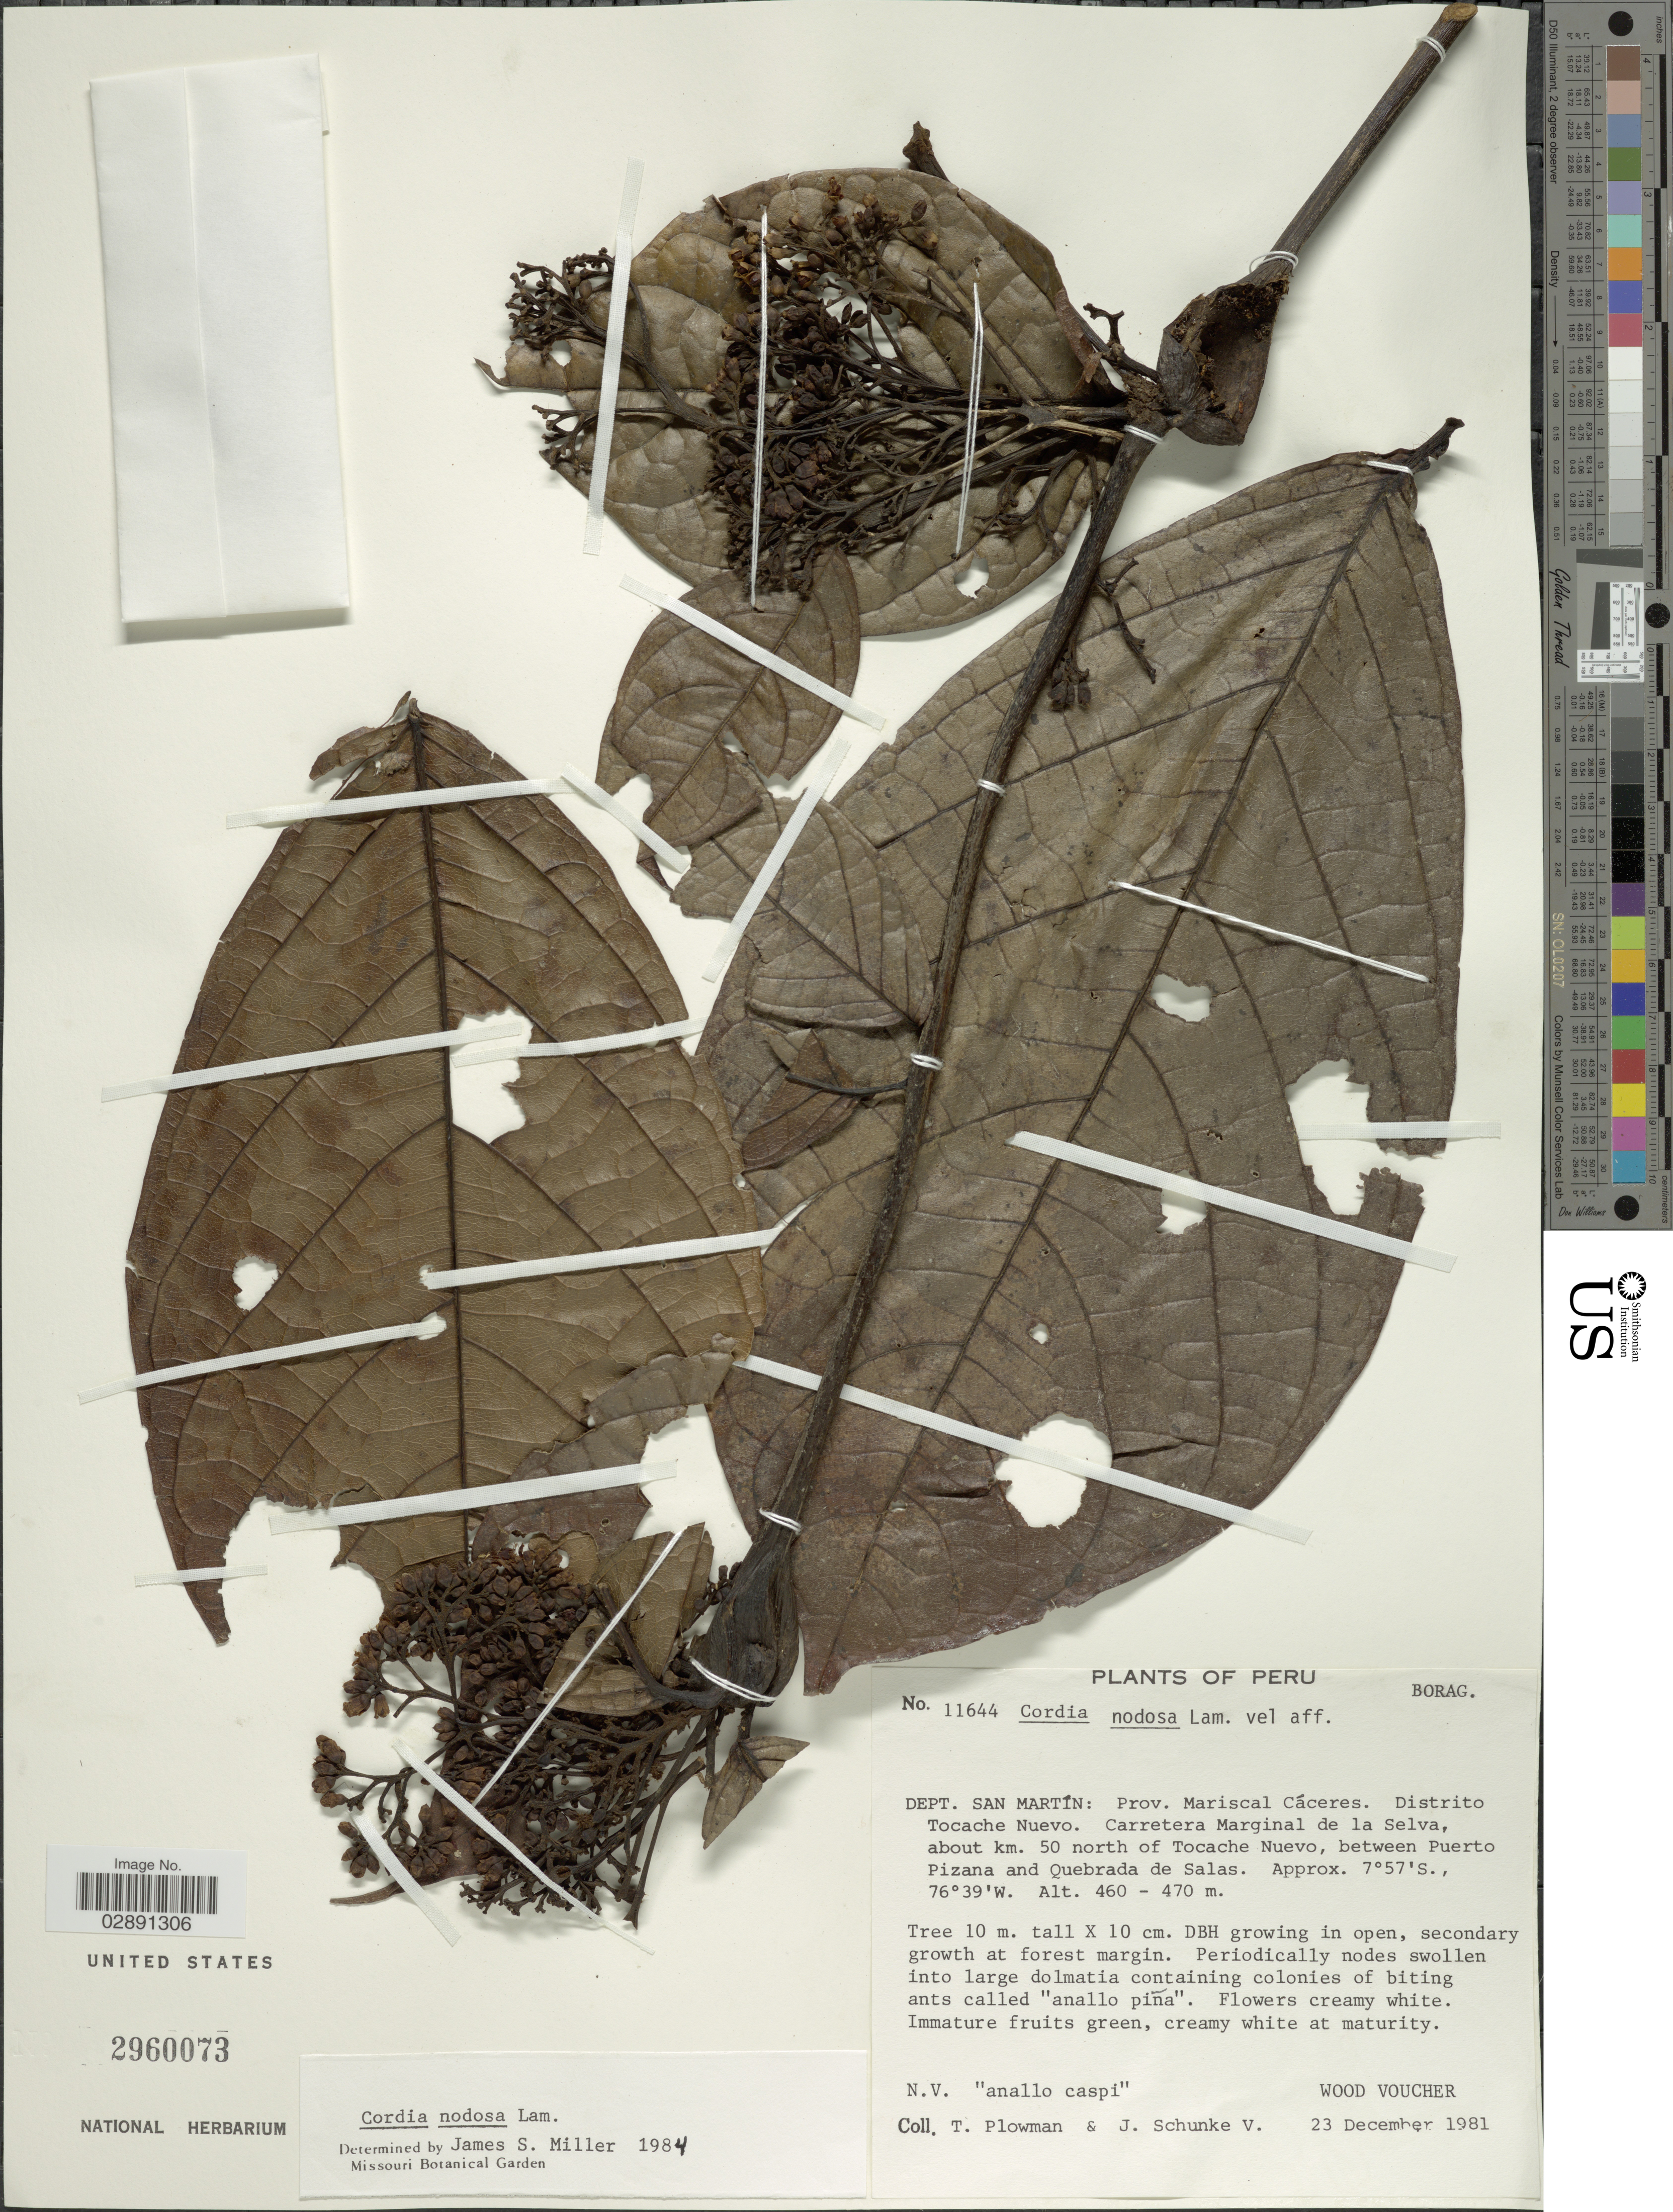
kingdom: Plantae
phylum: Tracheophyta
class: Magnoliopsida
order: Boraginales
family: Cordiaceae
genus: Cordia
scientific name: Cordia nodosa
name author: Lam.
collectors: T. Plowman & J. Schunke Vigo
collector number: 11644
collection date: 1981-12-23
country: Peru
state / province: San Martín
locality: Dept. San Martín: Prov. Mariscal Cáceres. Distrito Tocache Nuevo. Carretera Marginal de la Selva, about km. 50 north of Tocache Nuevo, between Puerto Pizana and Quebrada de Salas.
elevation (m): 460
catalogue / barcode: US 2960073